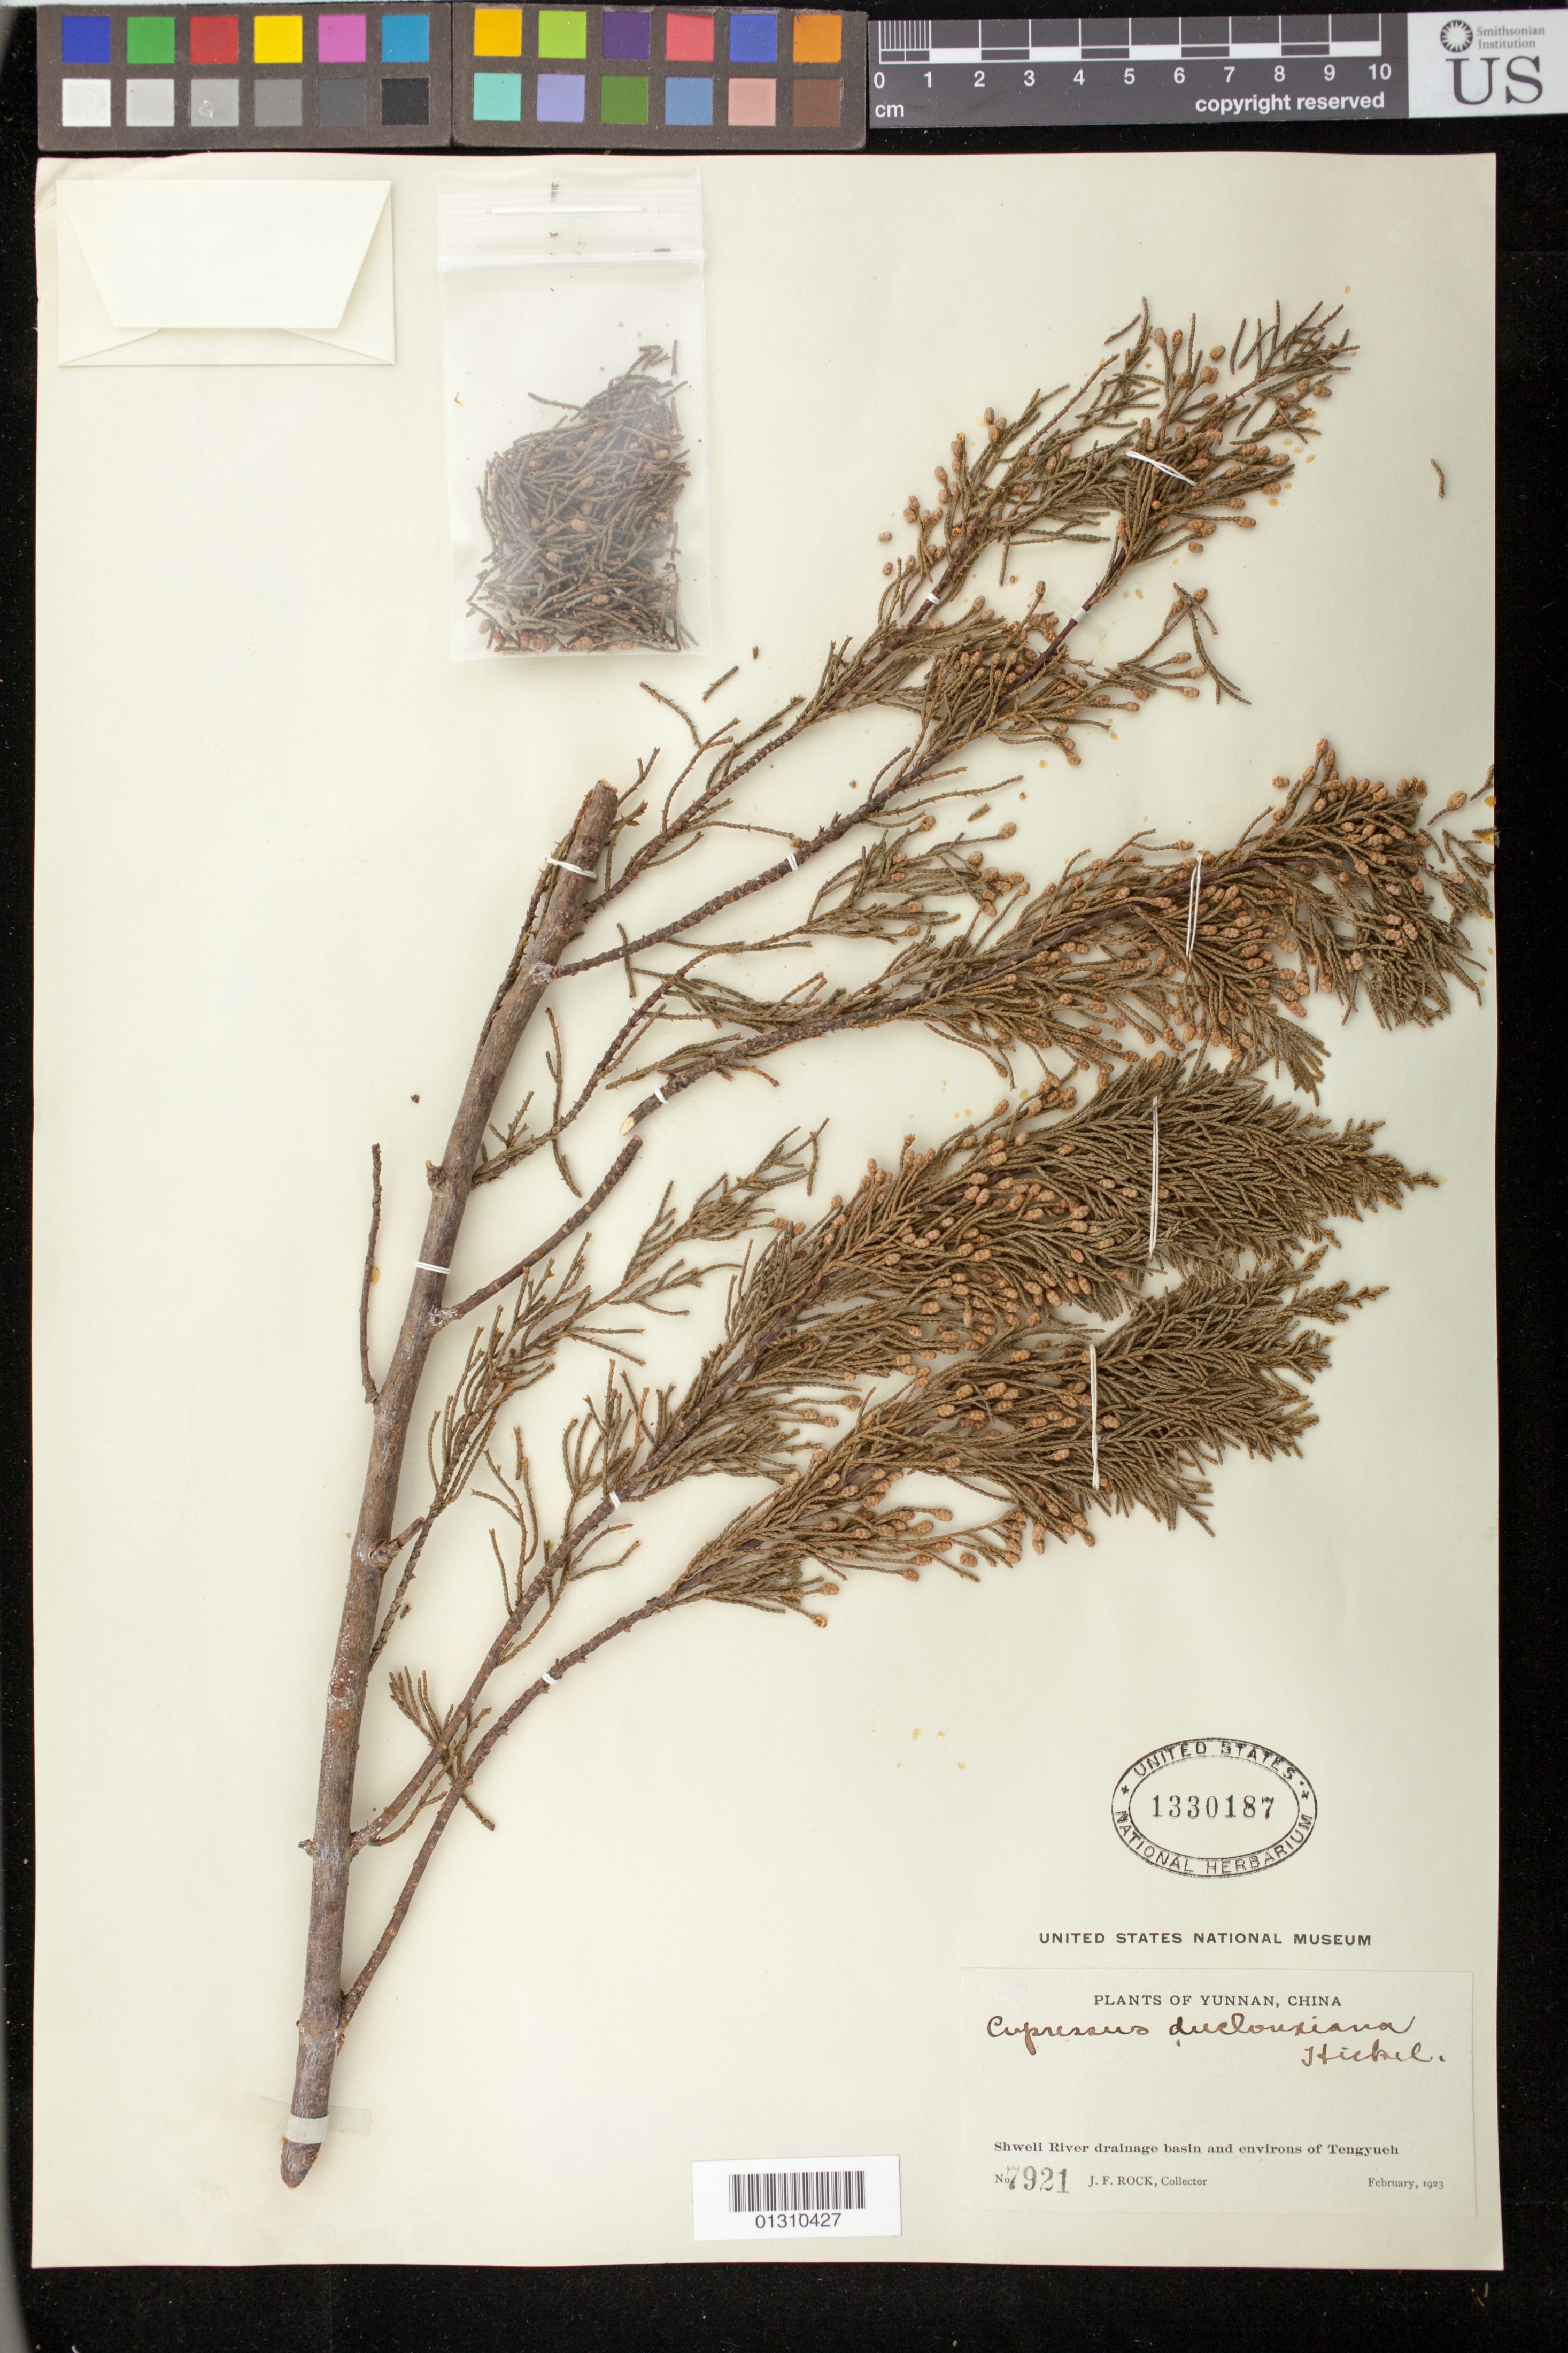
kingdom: Plantae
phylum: Tracheophyta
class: Pinopsida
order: Pinales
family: Cupressaceae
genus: Cupressus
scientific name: Cupressus duclouxiana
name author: Hickel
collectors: J. F. Rock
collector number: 7321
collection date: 1923-02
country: China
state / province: Yunnan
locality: Shweli River drainage basin and environs of Tengyueh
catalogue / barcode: US 1330187